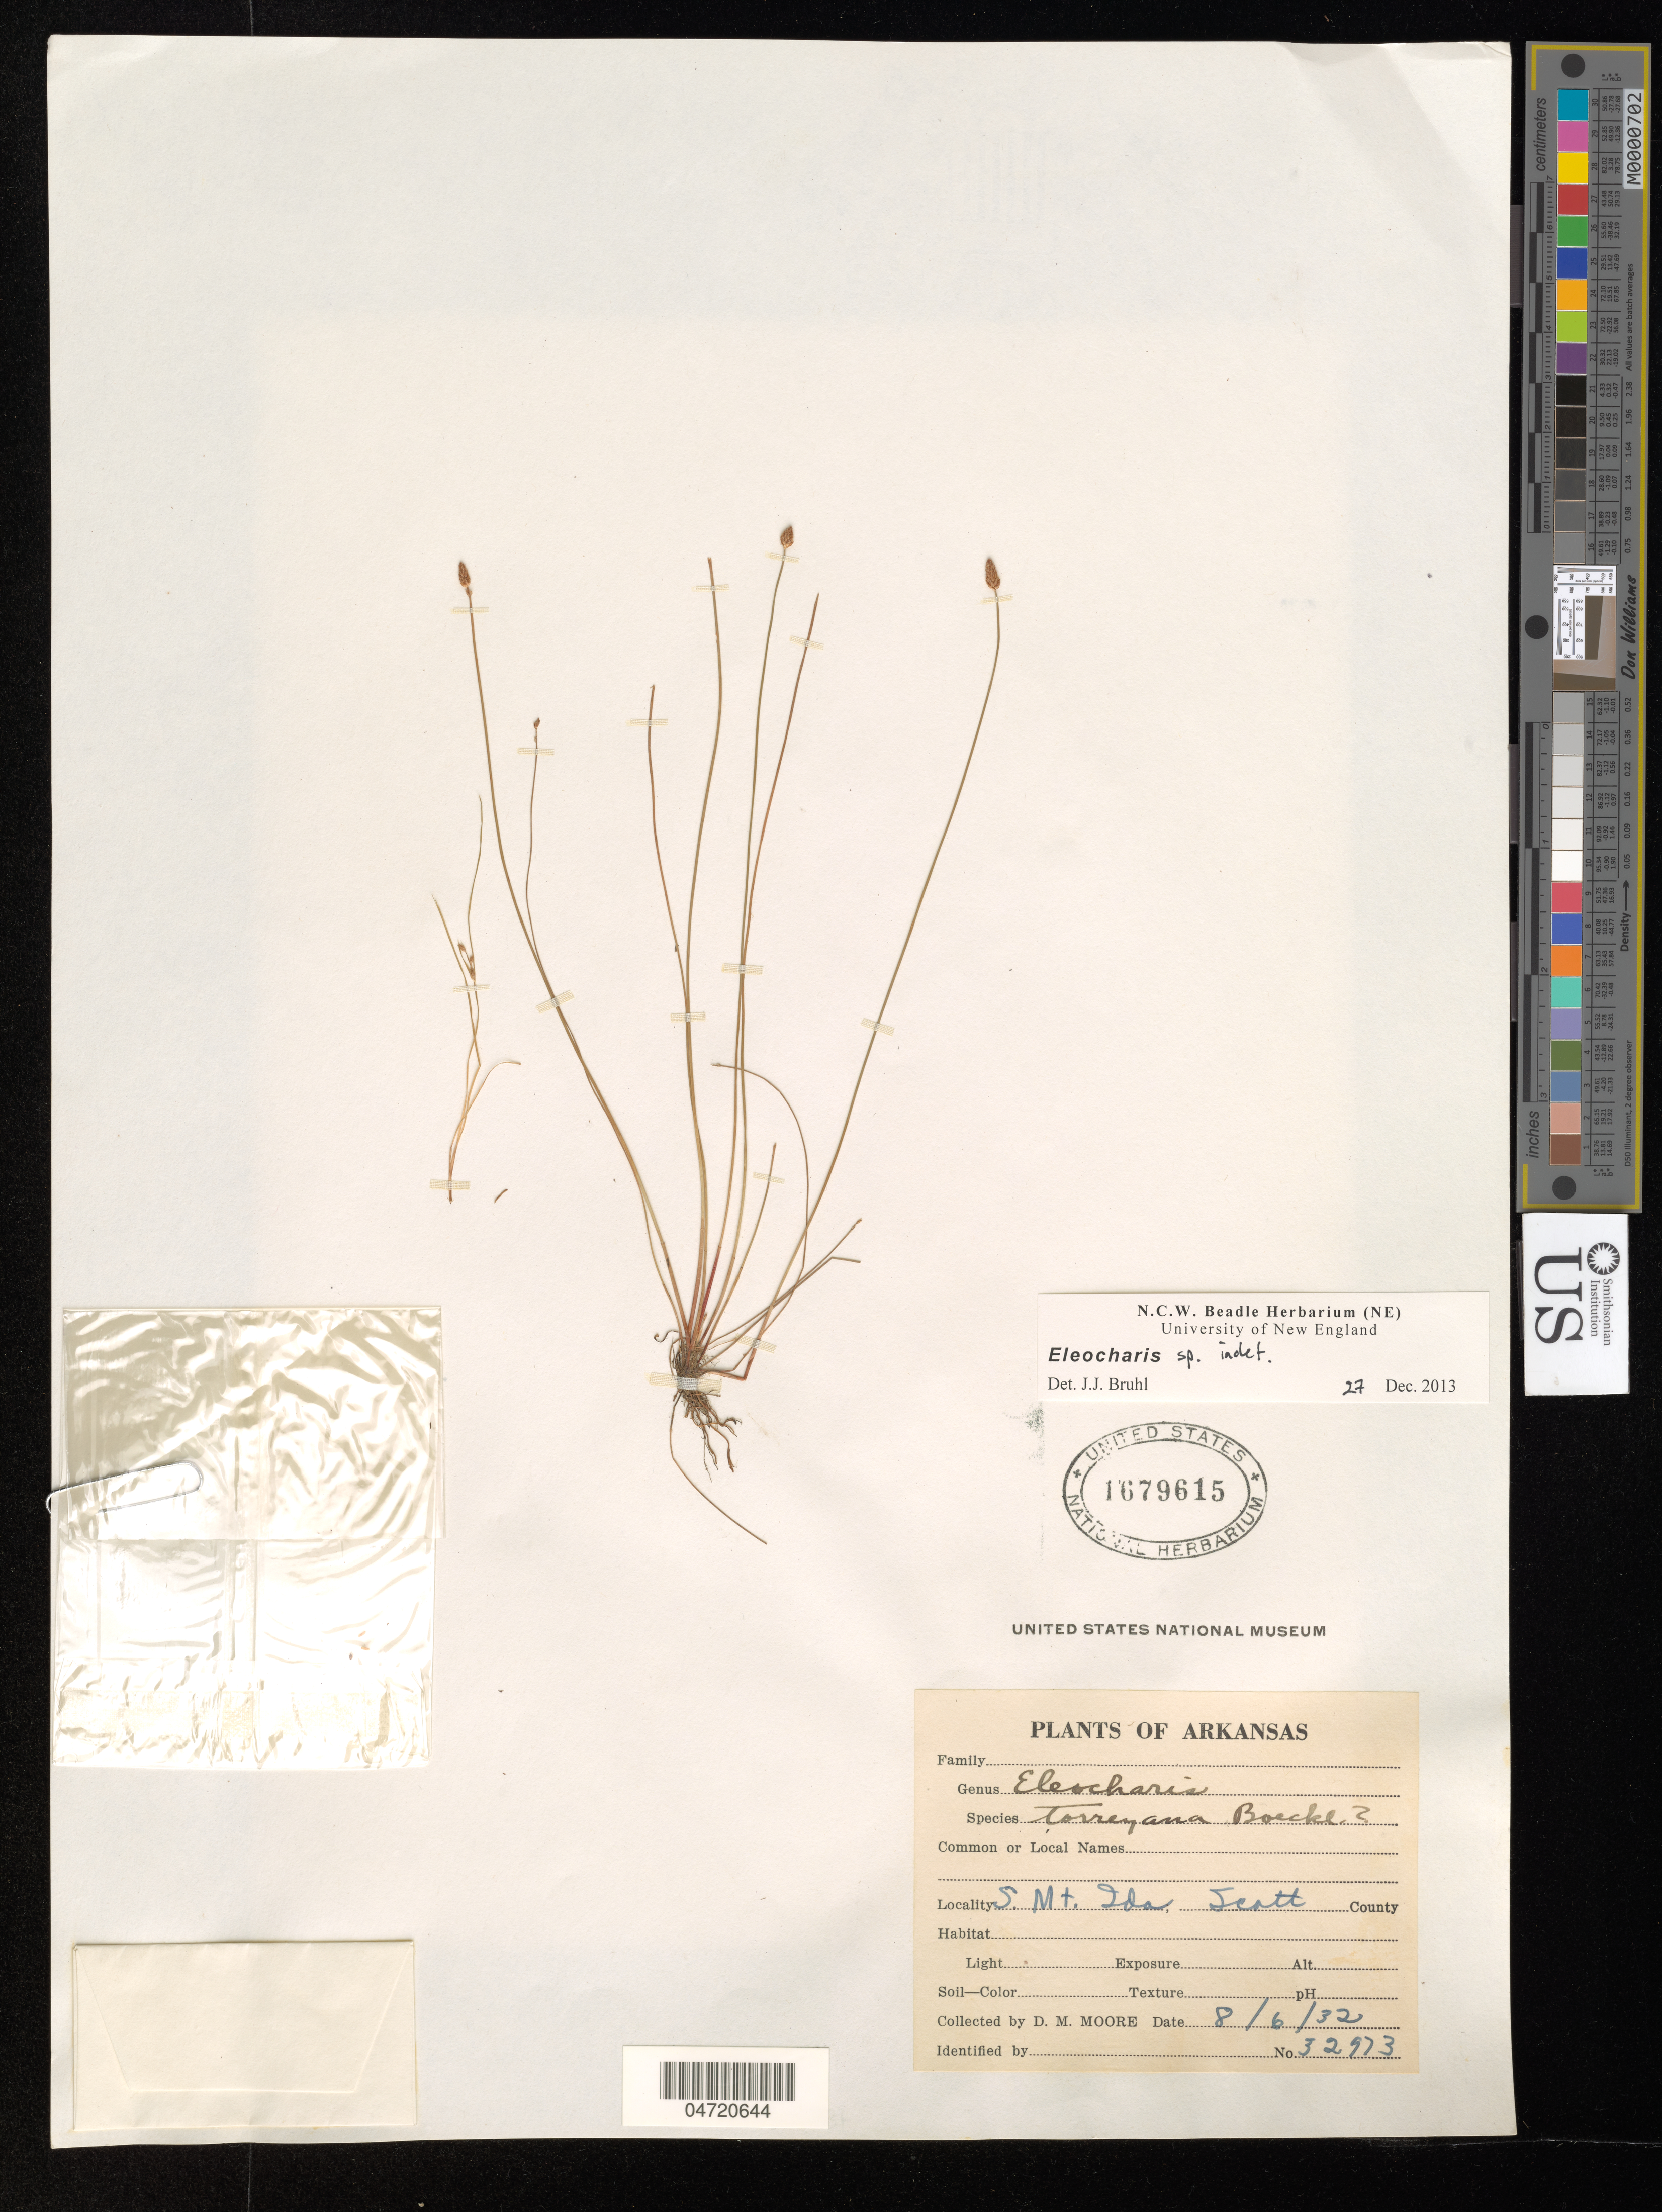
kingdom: Plantae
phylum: Tracheophyta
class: Liliopsida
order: Poales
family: Cyperaceae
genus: Eleocharis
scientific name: Eleocharis sp.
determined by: Bruhl, J. J., (NE), University of New England (AUSTRALIA)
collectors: D. Moore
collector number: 32973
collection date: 1932-08-06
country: United States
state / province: Arkansas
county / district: Scott County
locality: S Mt. Ida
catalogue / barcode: US 1679615